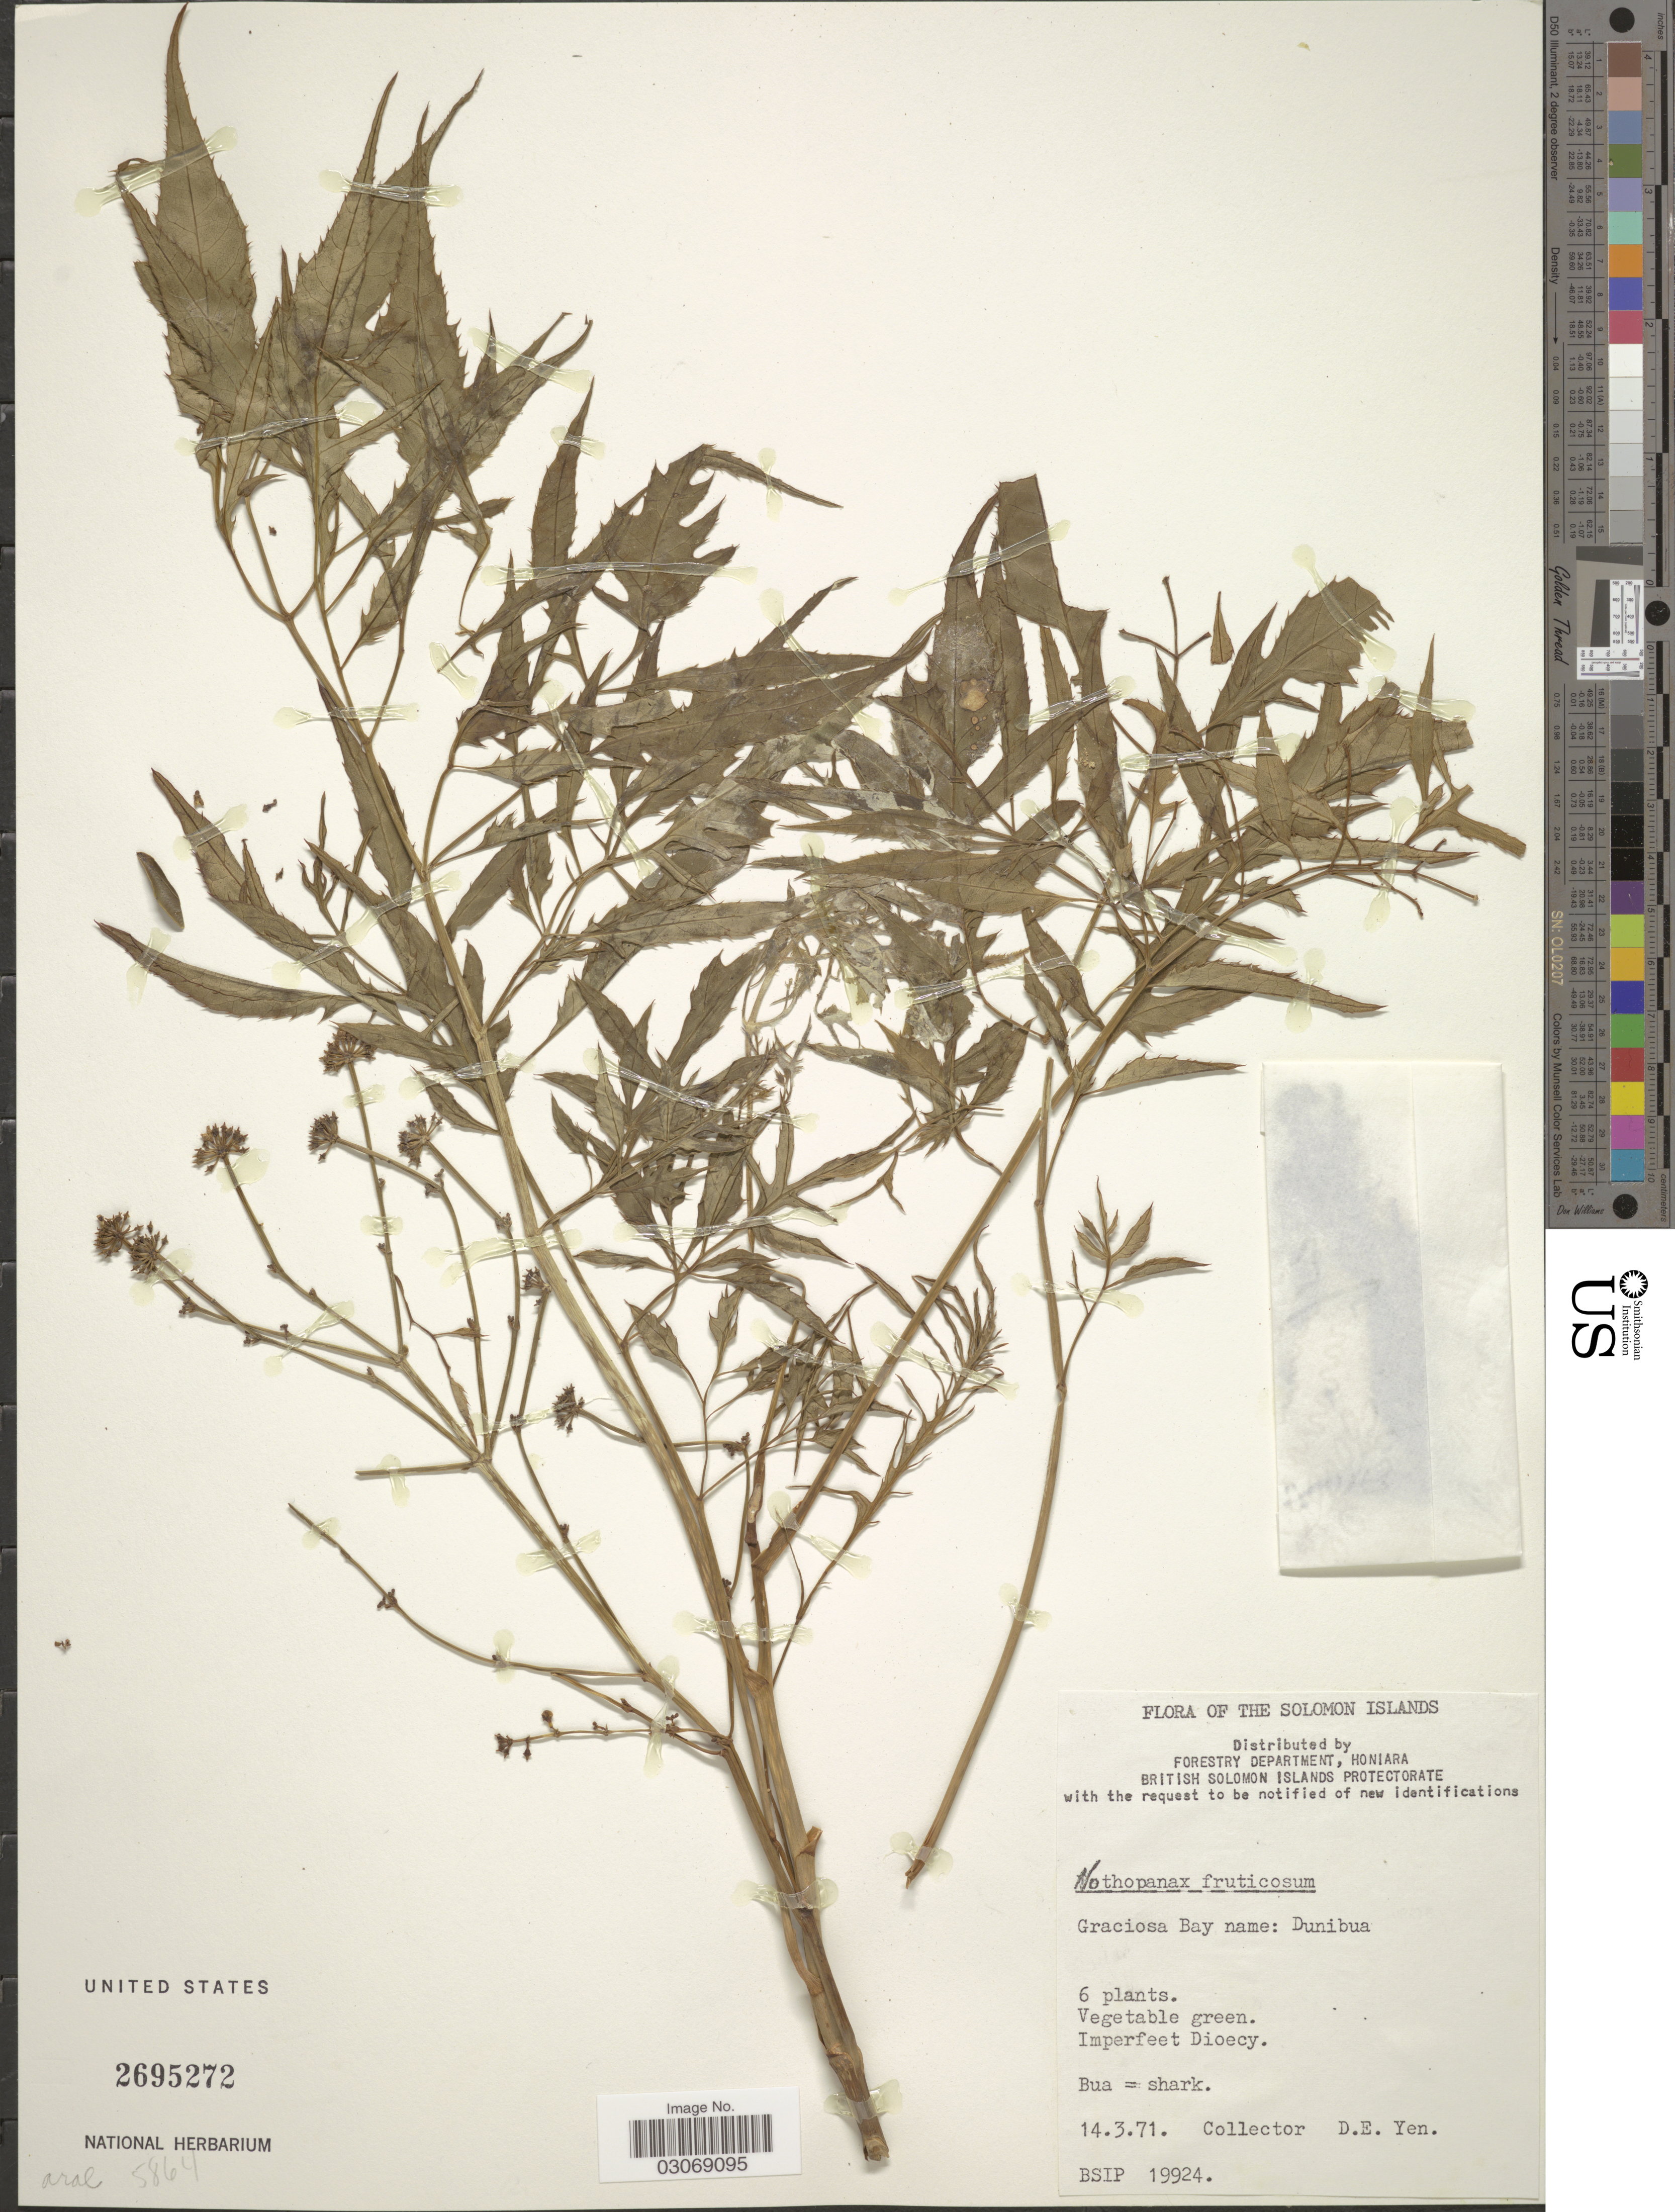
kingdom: Plantae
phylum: Tracheophyta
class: Magnoliopsida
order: Apiales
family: Araliaceae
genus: Nothopanax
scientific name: Nothopanax fruticosus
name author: (L.) Miq.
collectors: D. Yen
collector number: BSIP 19924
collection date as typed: Transcribed d/m/y: 14/3/71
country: Solomon Islands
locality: Graciosa Bay name: Dunibua. [unsure placement]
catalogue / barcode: US 2695272